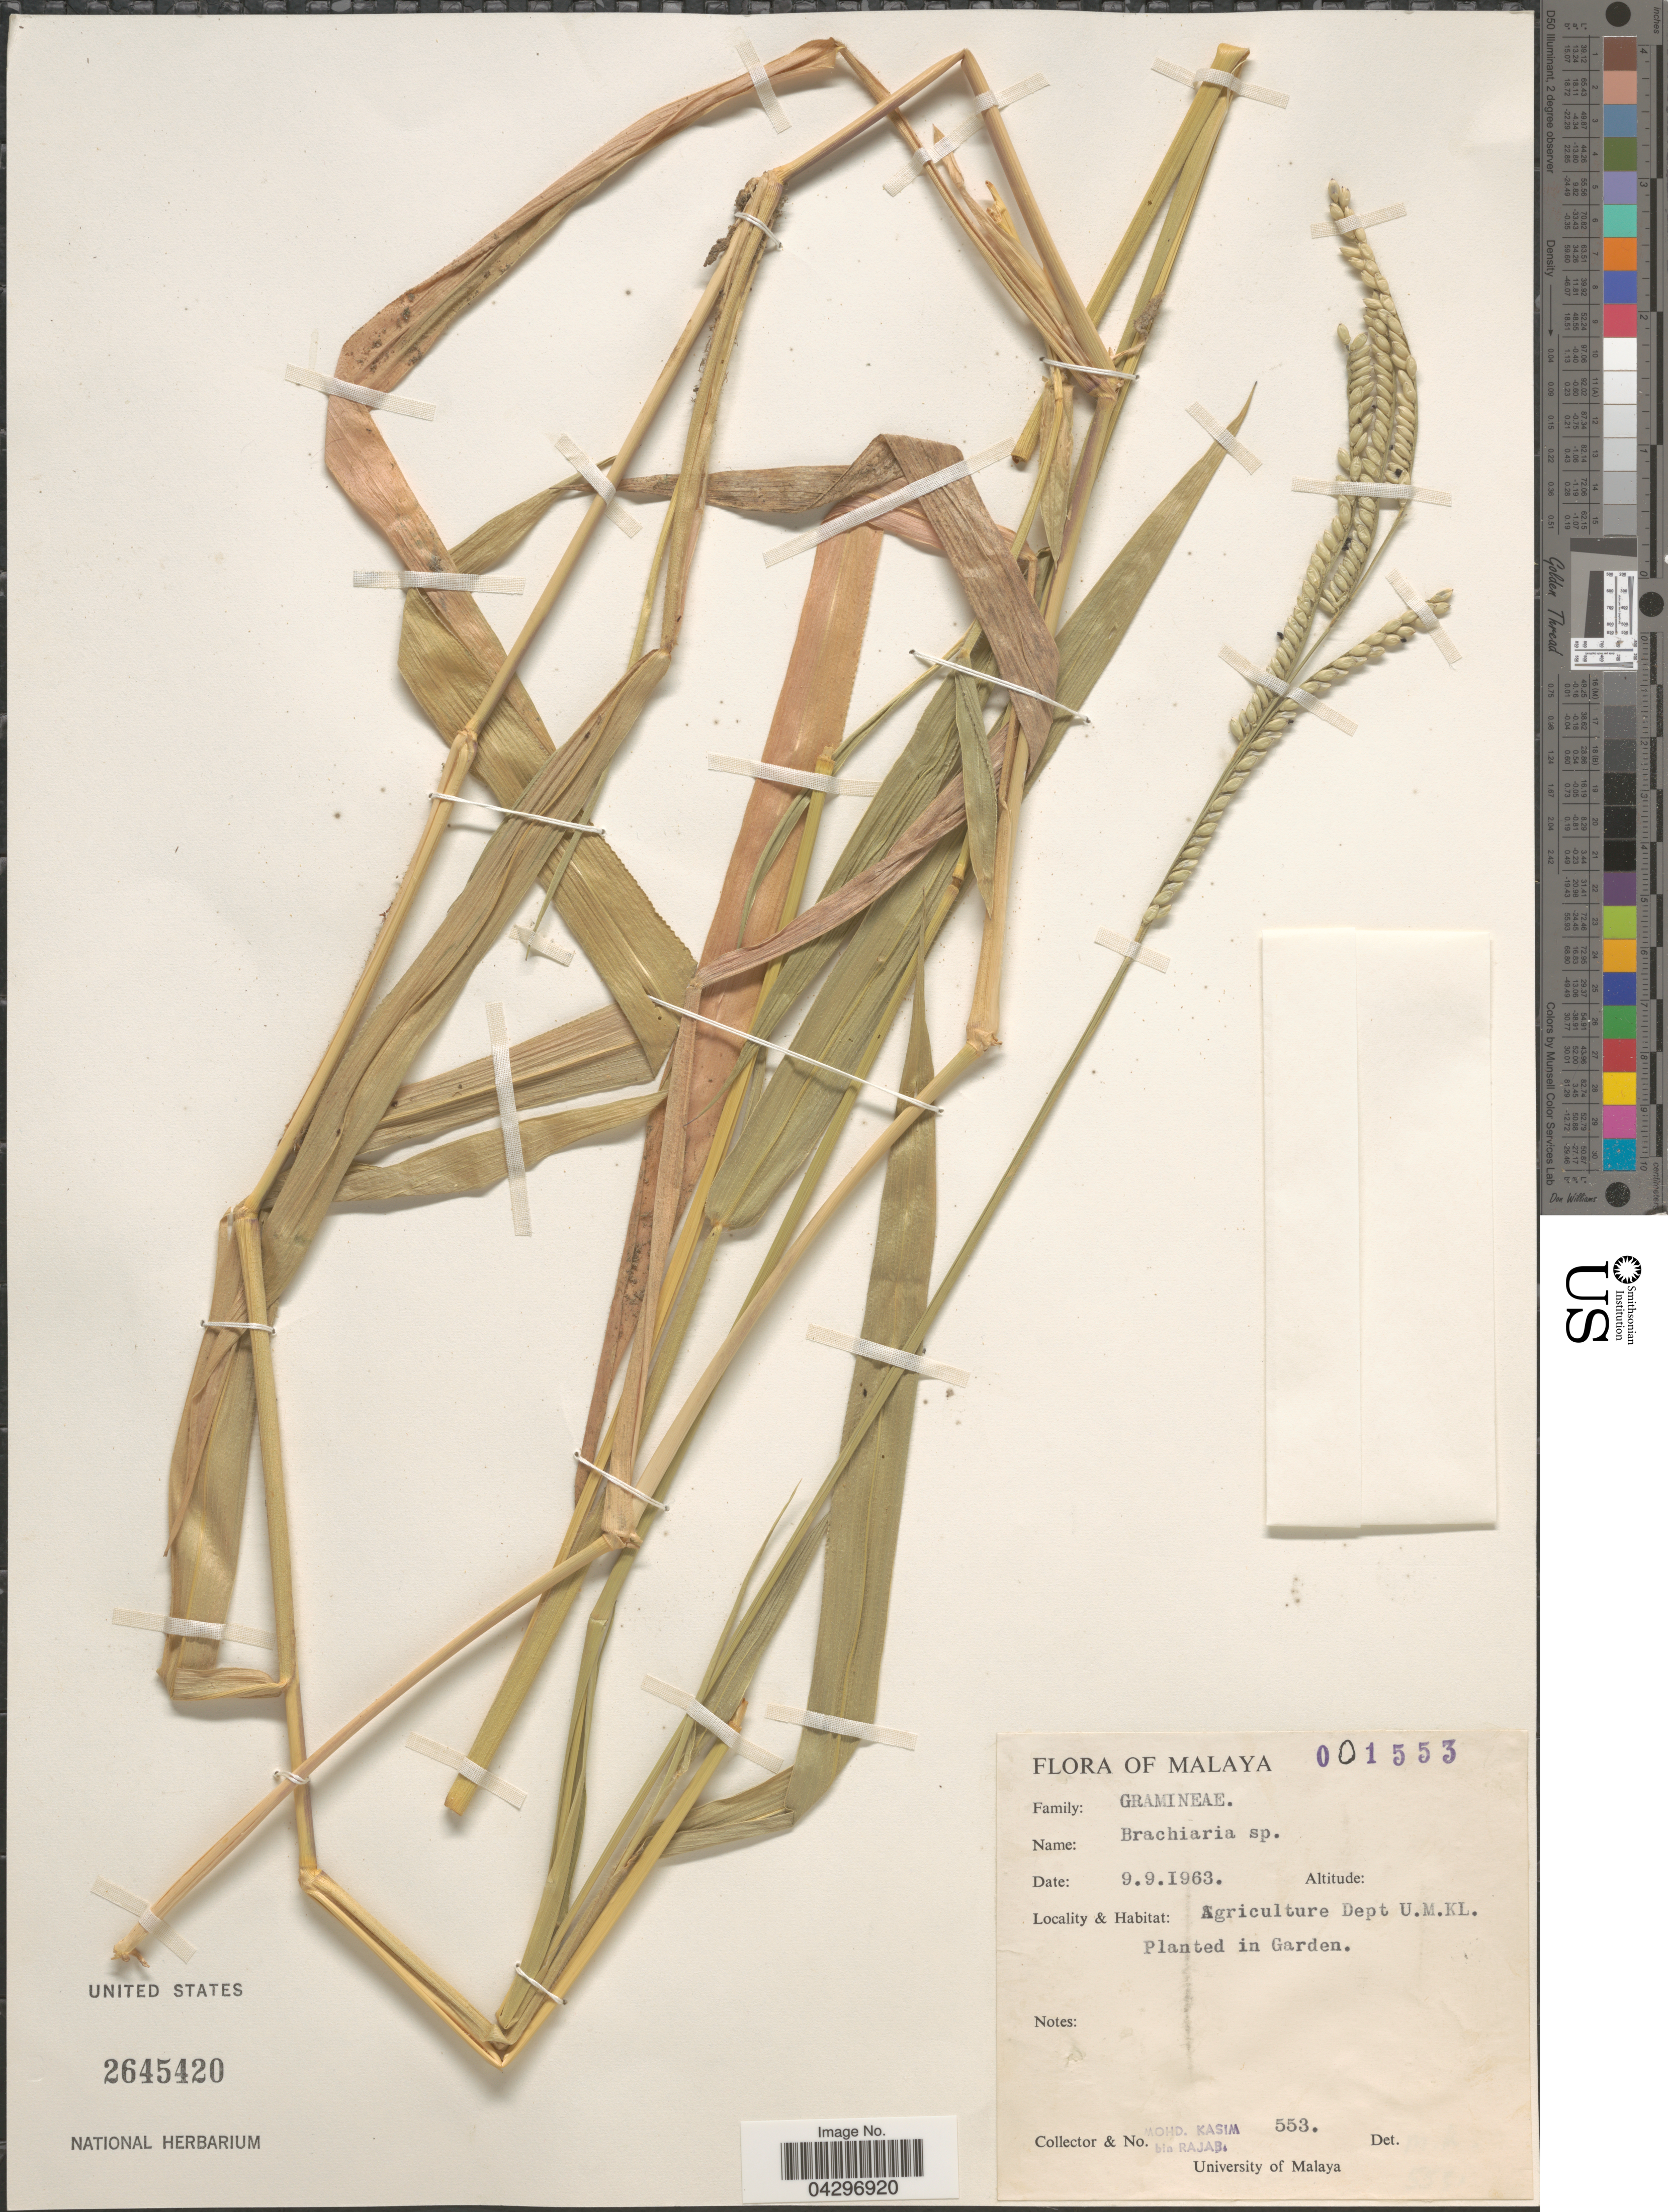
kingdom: Plantae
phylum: Tracheophyta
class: Liliopsida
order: Poales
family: Poaceae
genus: Urochloa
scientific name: Urochloa brizantha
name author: (Hochst. ex A. Rich.) R.D. Webster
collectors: Mohd. Kasim bin Rajab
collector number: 553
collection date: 1963-09-09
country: Malaysia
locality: Malaya. Agriculture Dept U.M.K.L. In Garden.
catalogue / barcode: US 2645420